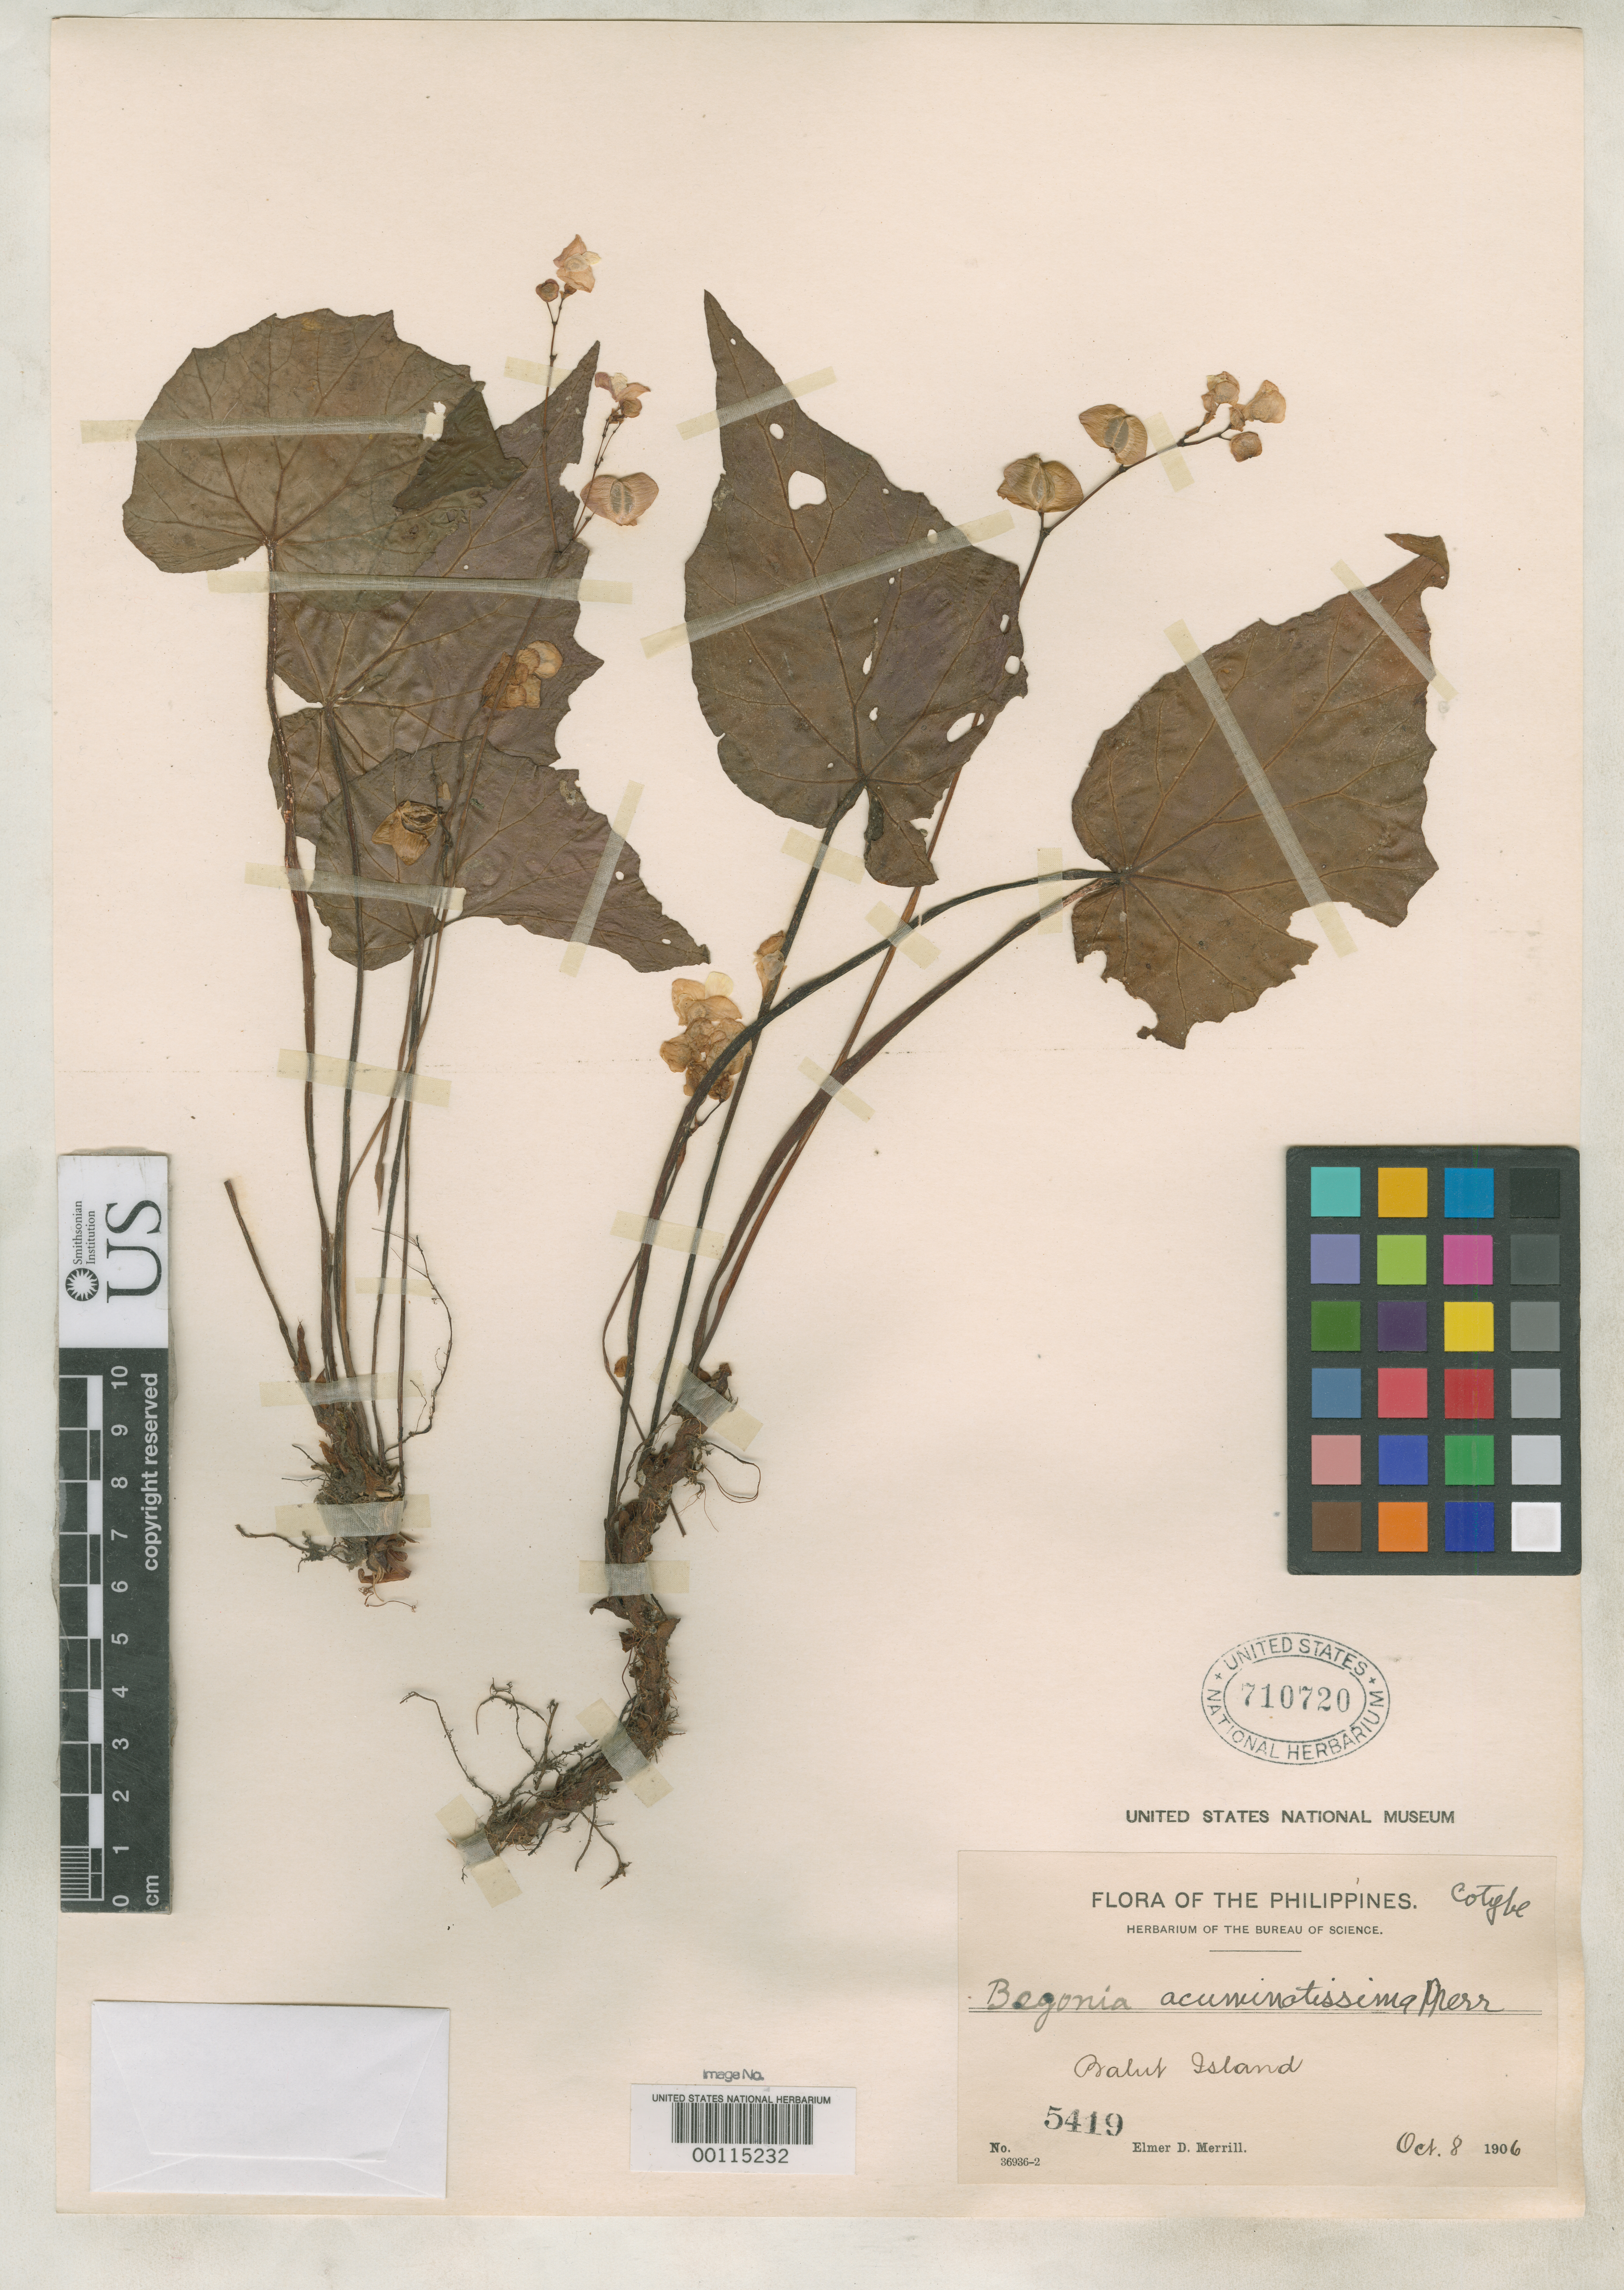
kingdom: Plantae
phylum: Tracheophyta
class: Magnoliopsida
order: Cucurbitales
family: Begoniaceae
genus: Begonia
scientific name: Begonia acuminatissima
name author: Merr.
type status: Isosyntype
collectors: E. D. Merrill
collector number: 5419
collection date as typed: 08 Oct 1906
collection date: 1906-10-08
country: Philippines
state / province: Davao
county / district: Davao del Sur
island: Balut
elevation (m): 400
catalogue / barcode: US 710720